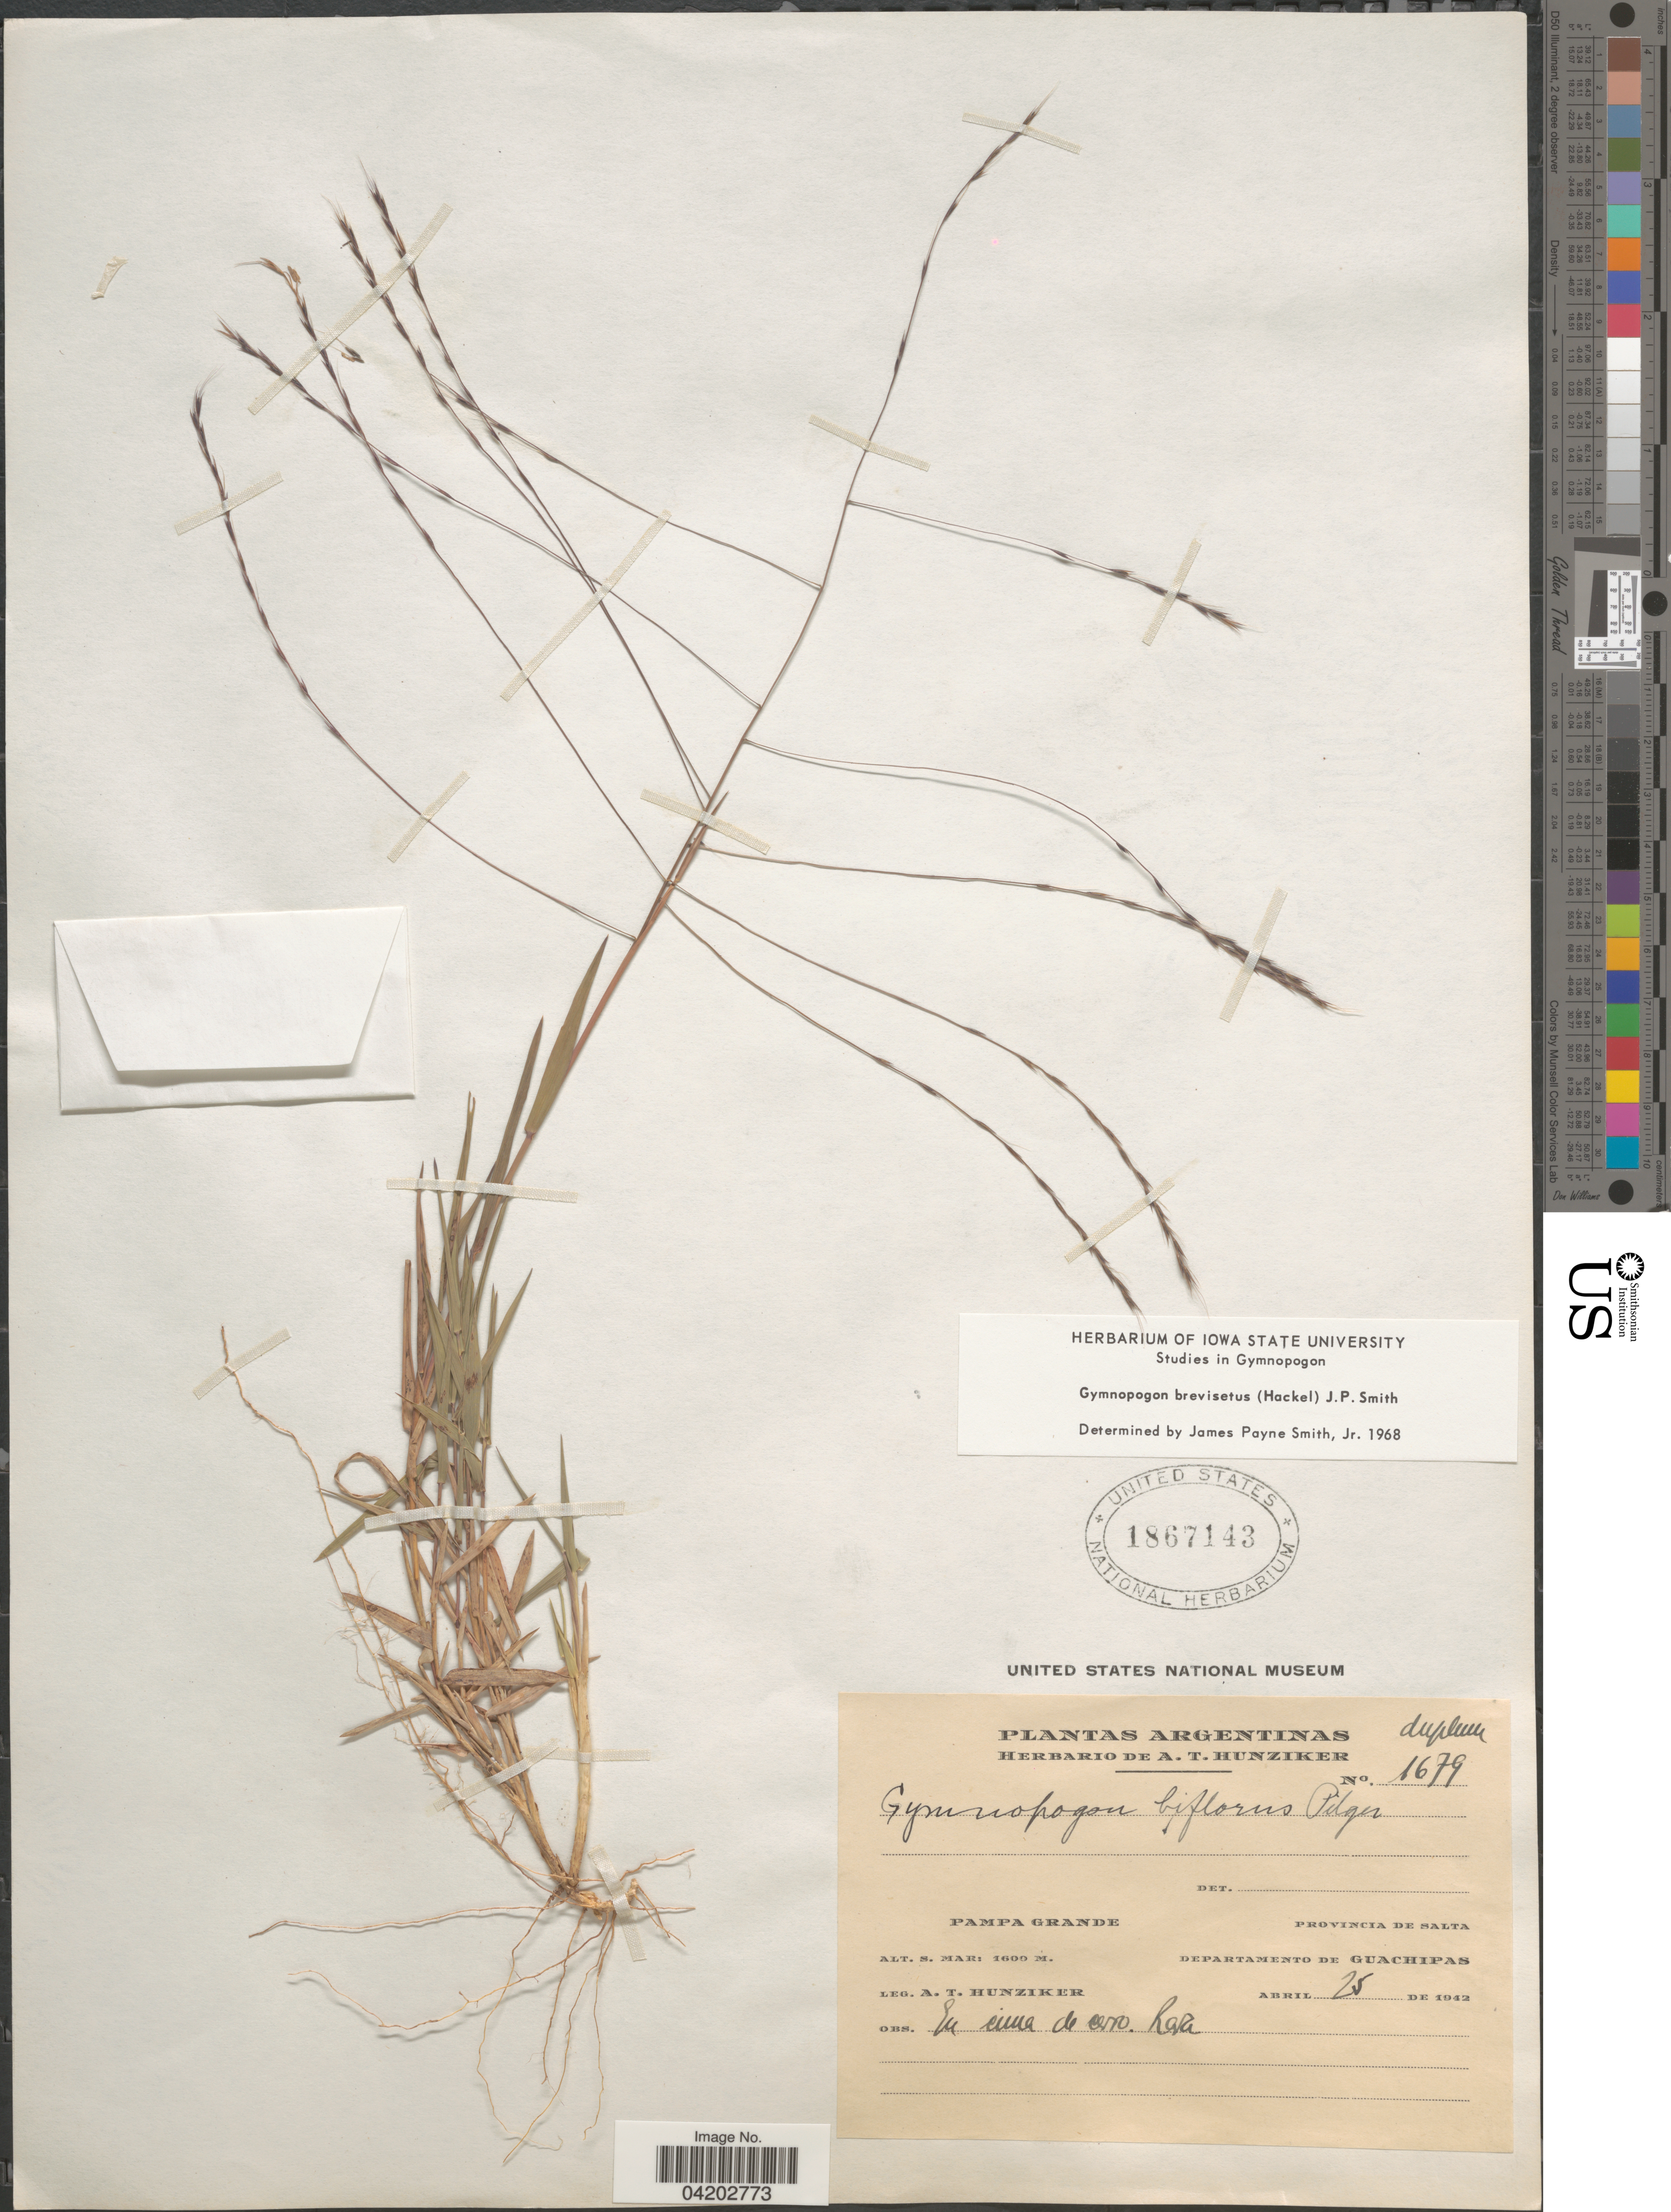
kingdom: Plantae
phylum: Tracheophyta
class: Liliopsida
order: Poales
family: Poaceae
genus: Gymnopogon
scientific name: Gymnopogon grandiflorus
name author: Roseng.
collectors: A. T. Hunziker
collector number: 1679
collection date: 1942-04-25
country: Argentina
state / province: Salta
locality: Pampa Grande. Departamento de Guachipas.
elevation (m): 1600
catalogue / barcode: US 1867143